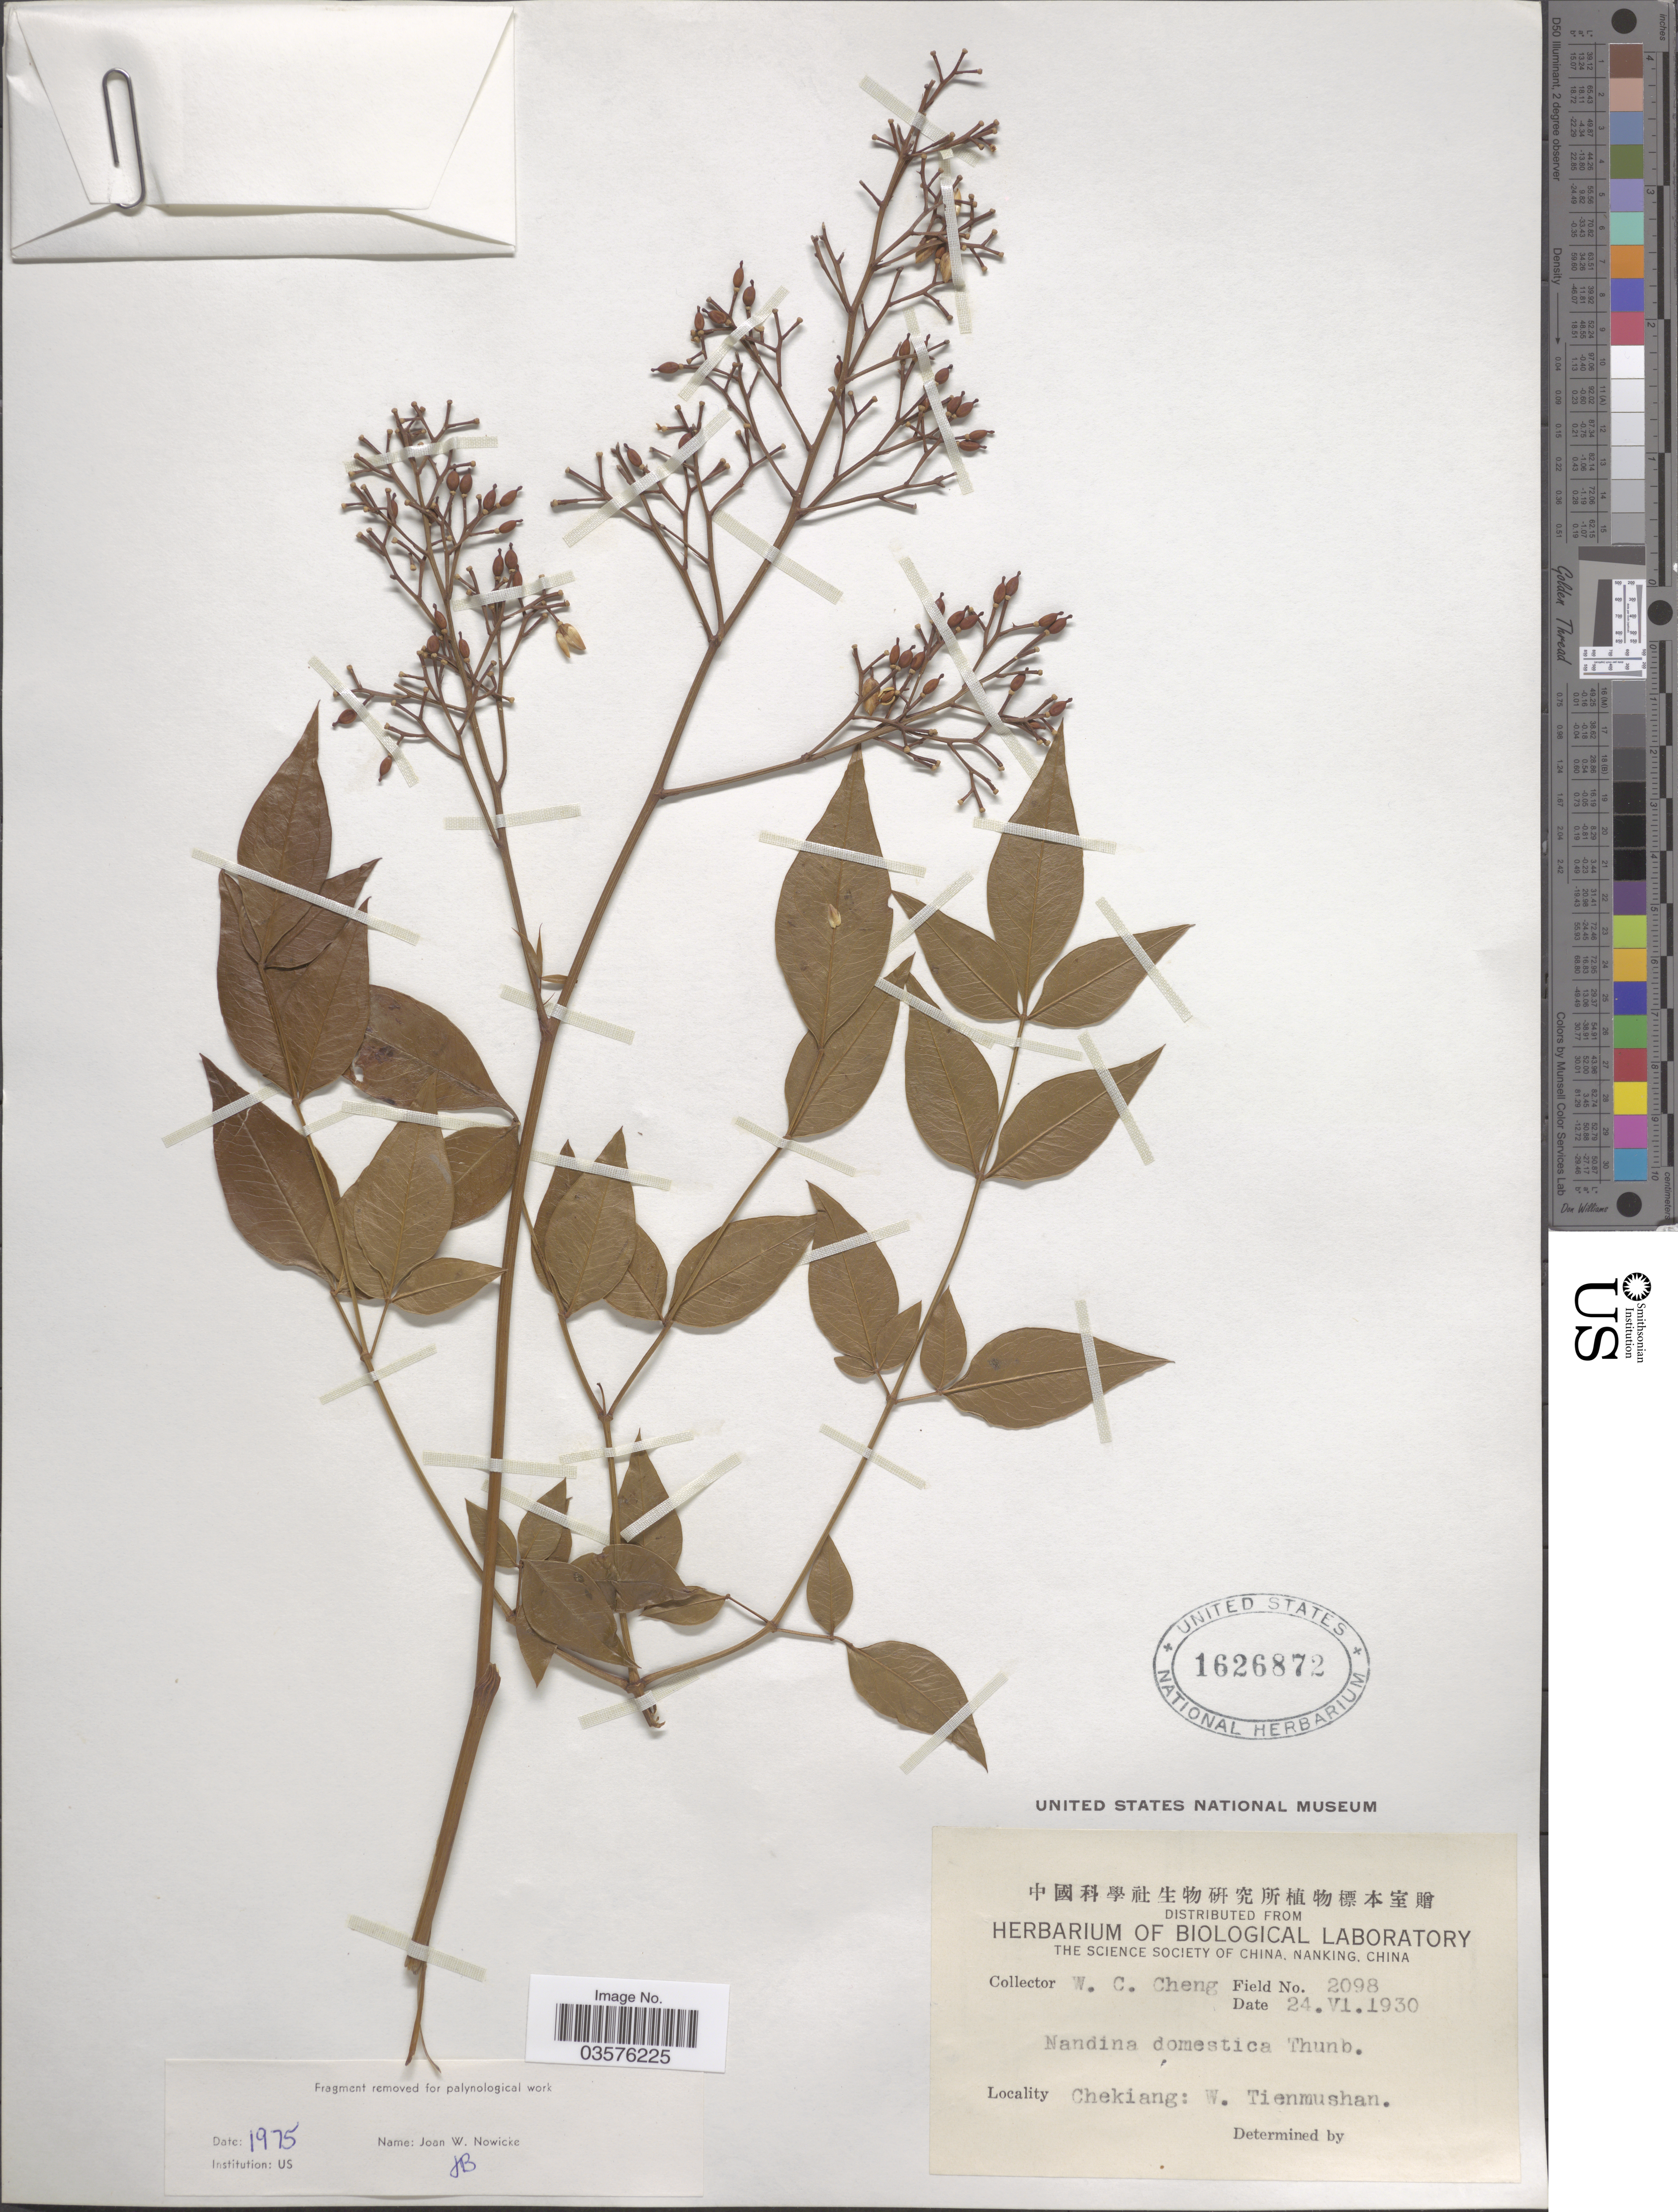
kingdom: Plantae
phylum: Tracheophyta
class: Magnoliopsida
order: Ranunculales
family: Berberidaceae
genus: Nandina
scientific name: Nandina domestica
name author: Thunb.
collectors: W. C. Cheng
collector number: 2098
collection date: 1930-06-24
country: China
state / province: Zhejiang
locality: Chekiang: W. Tienmushan.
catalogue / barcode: US 1626872